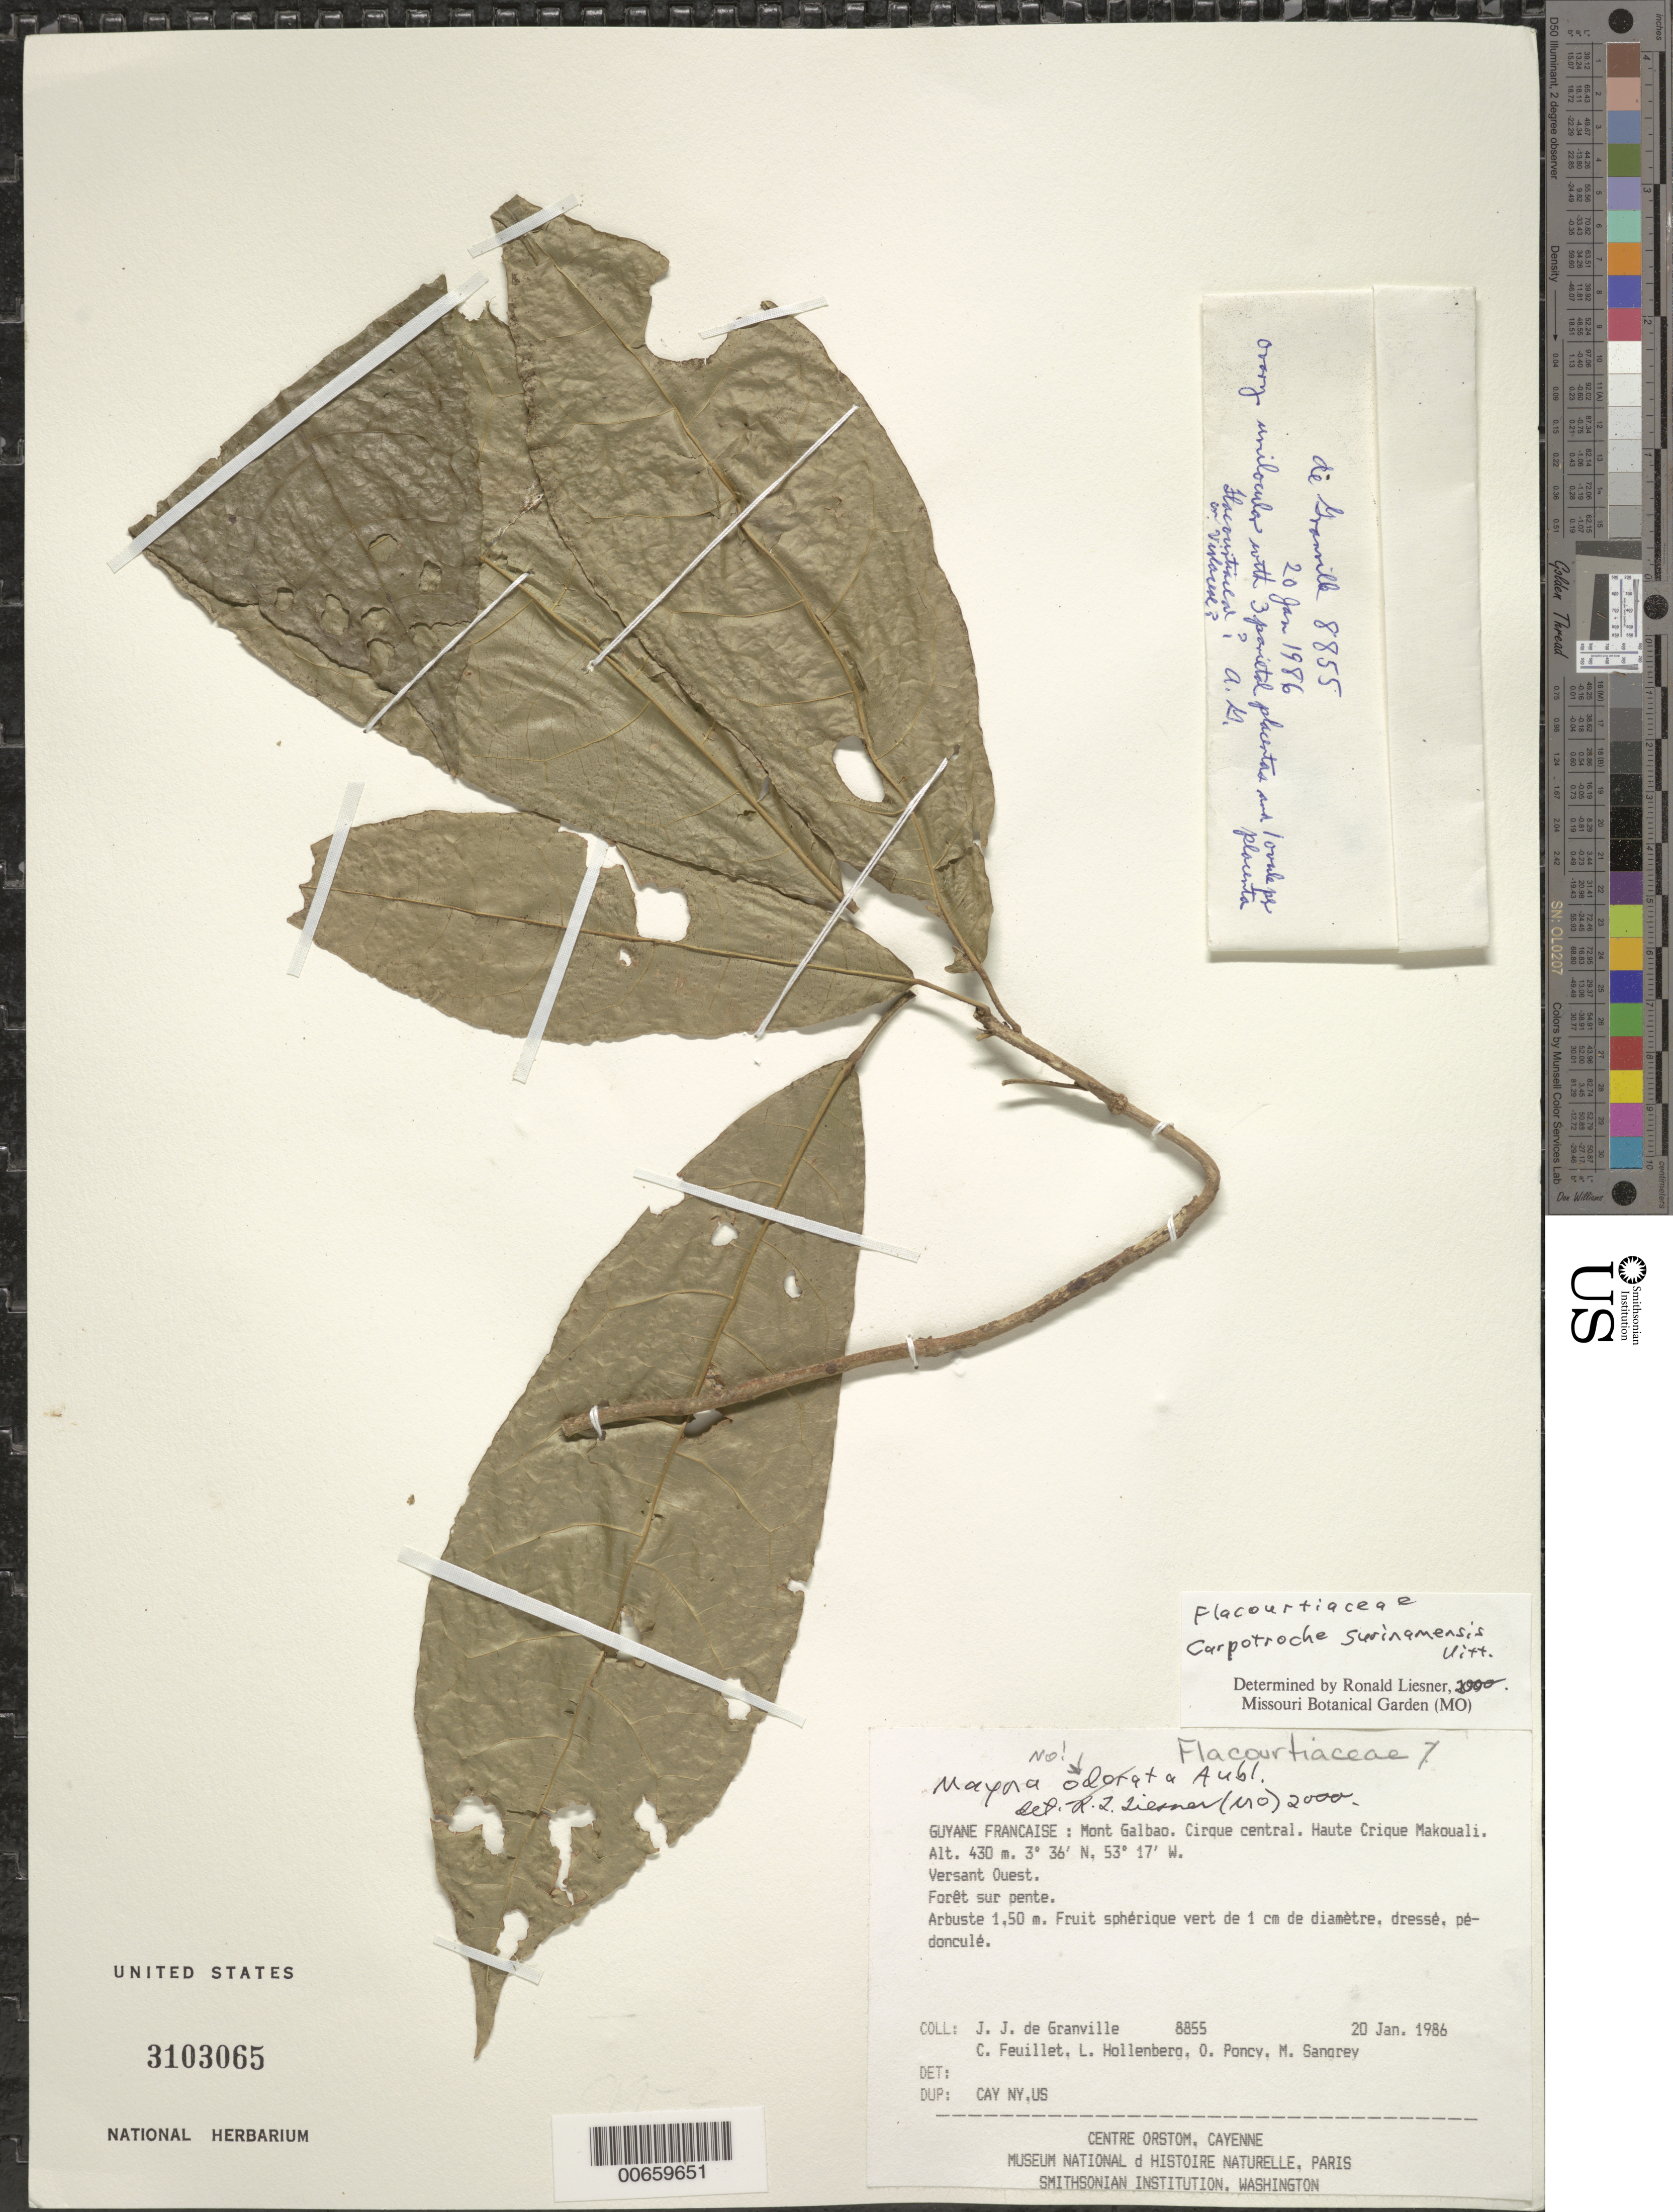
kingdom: Plantae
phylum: Tracheophyta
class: Magnoliopsida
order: Malpighiales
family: Achariaceae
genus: Carpotroche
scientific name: Carpotroche surinamensis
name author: Uittien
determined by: Liesner, R. L.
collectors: J.-J. de Granville, C. Feuillet, L. Hollenberg, O. Poncy & M. S. Sangrey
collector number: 8855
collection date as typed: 20-Jan-86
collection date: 1986-01-20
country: French Guiana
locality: Mont Galbao. Crique central. Haute Crique Makouali. Versant Ouest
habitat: Forêt sur pente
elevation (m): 430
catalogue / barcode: US 3103065